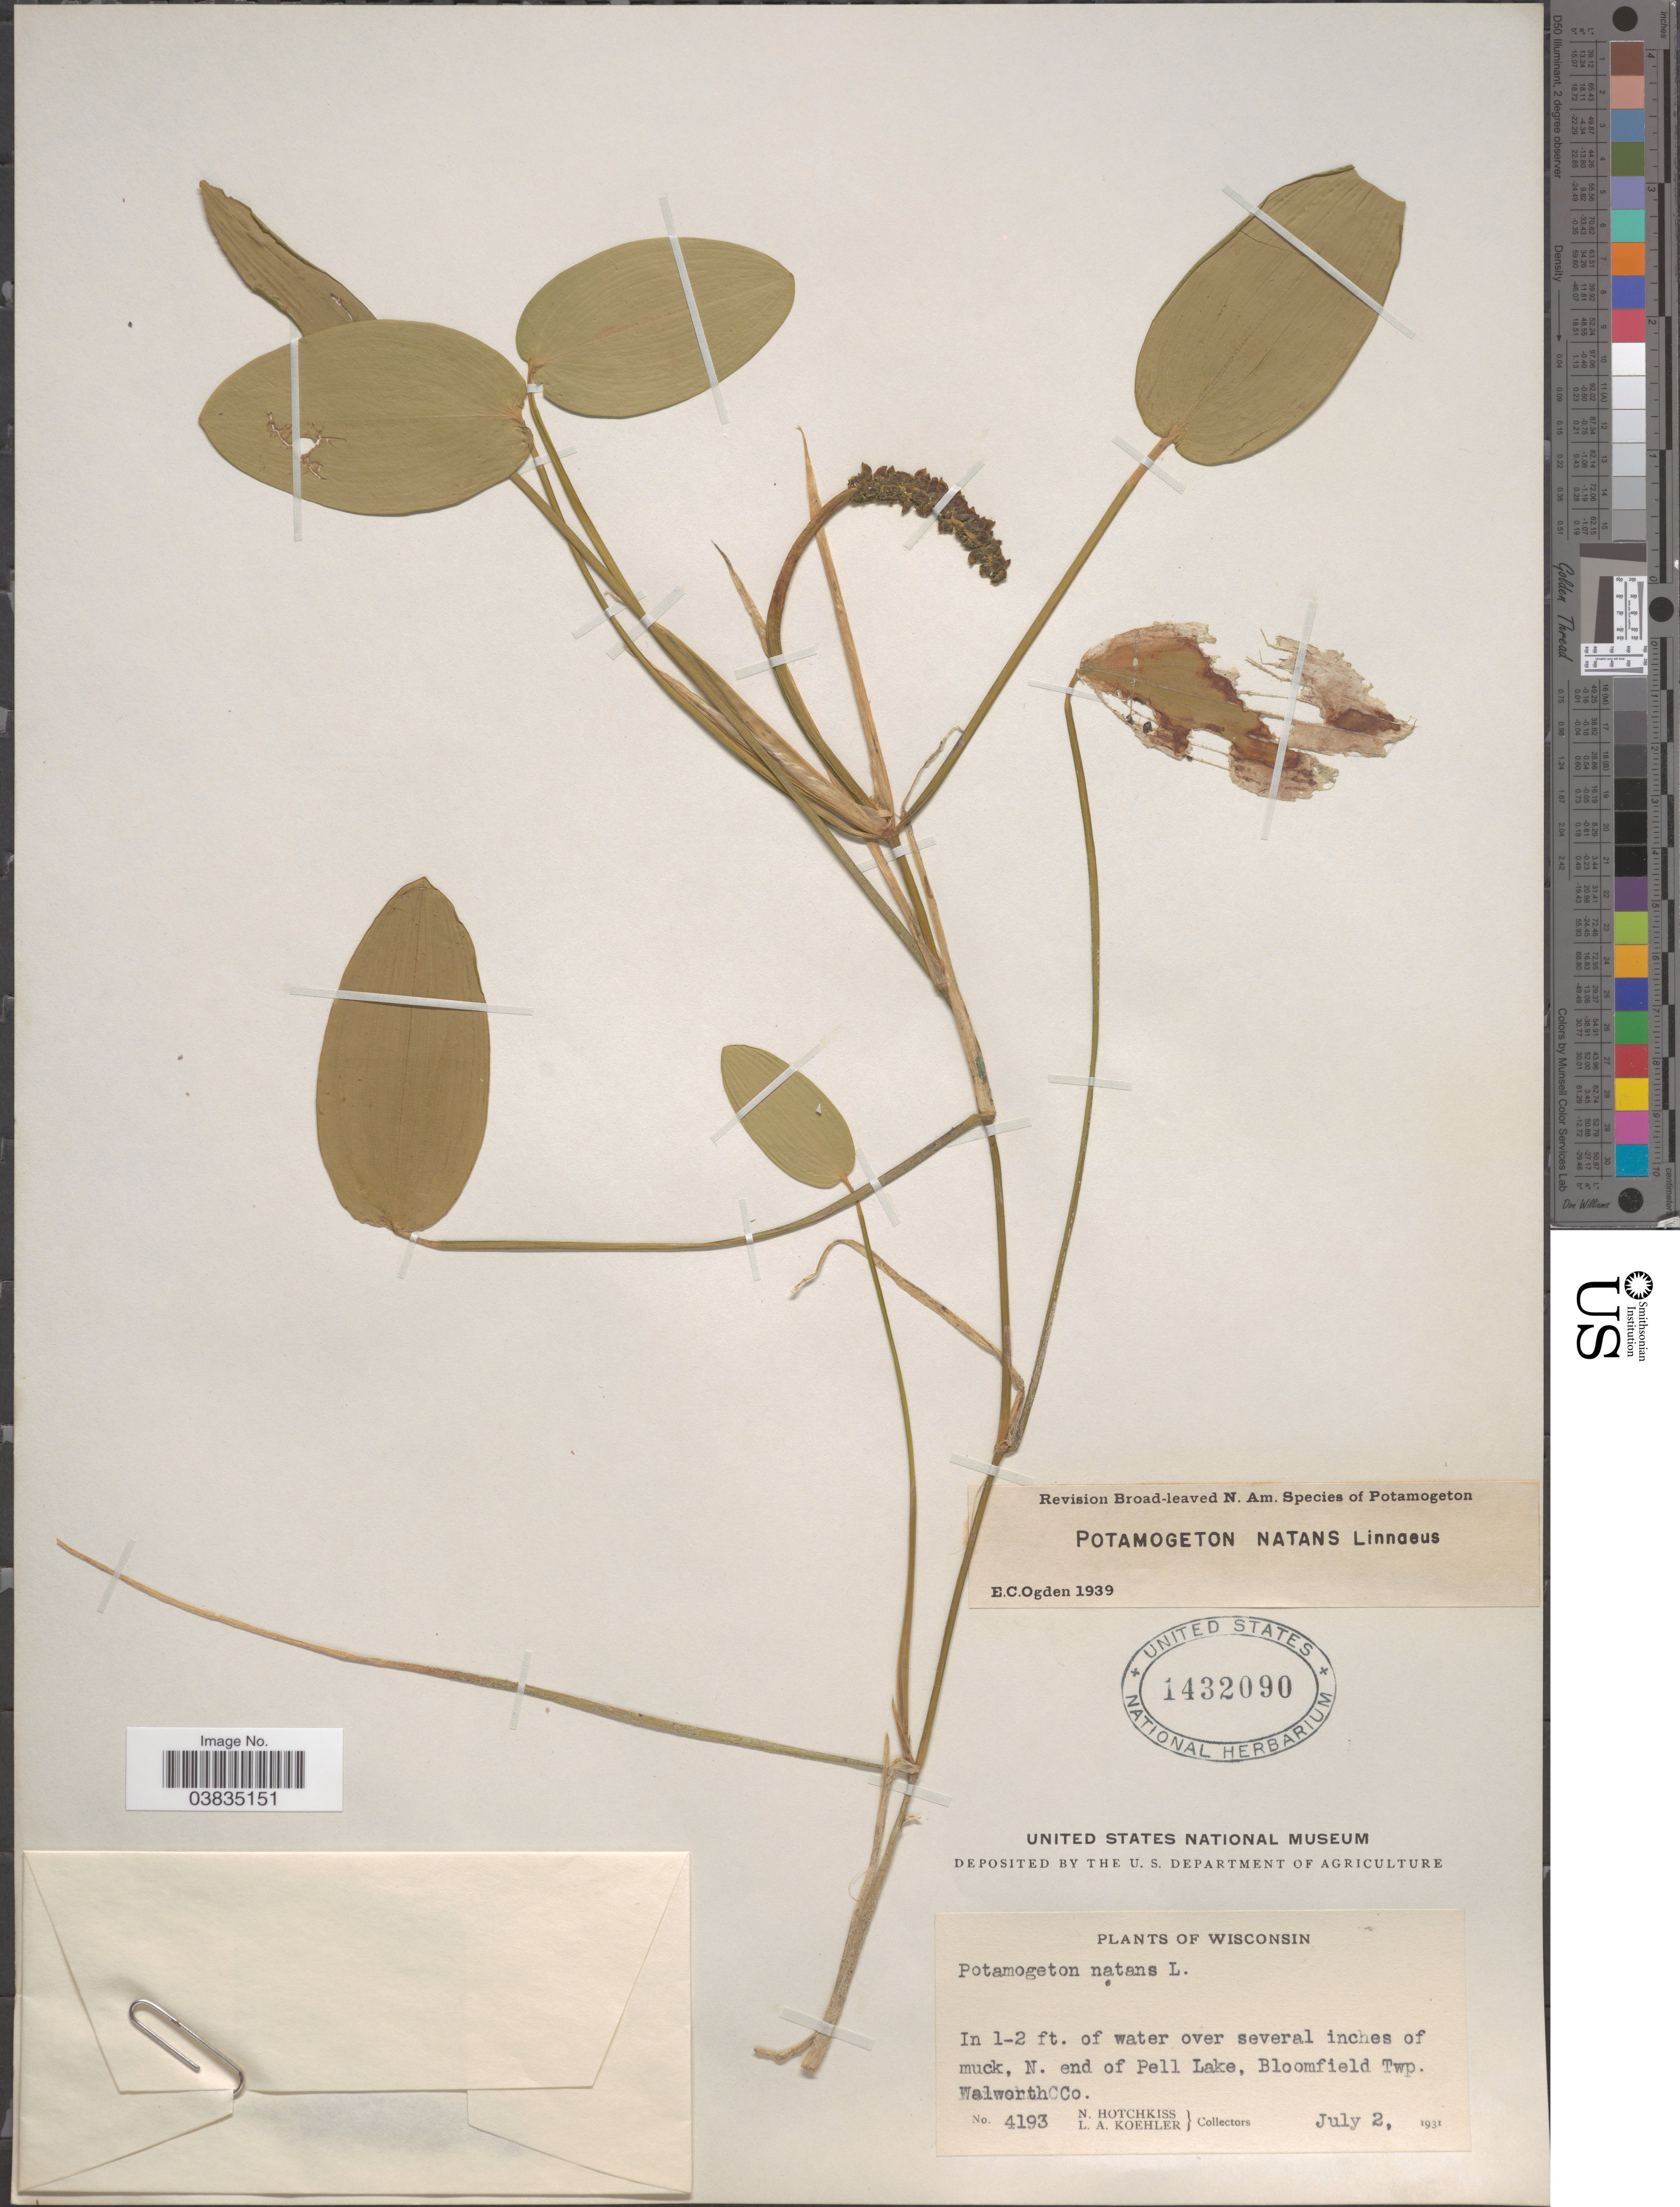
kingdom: Plantae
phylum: Tracheophyta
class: Liliopsida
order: Alismatales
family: Potamogetonaceae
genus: Potamogeton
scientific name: Potamogeton natans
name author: L.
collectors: N. Hotchkiss & L. Koehler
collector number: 4193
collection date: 1931-07-02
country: United States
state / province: Wisconsin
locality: N. end of Pell Lake, Bloomfield Twp. Walworth Co.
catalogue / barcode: US 1432090